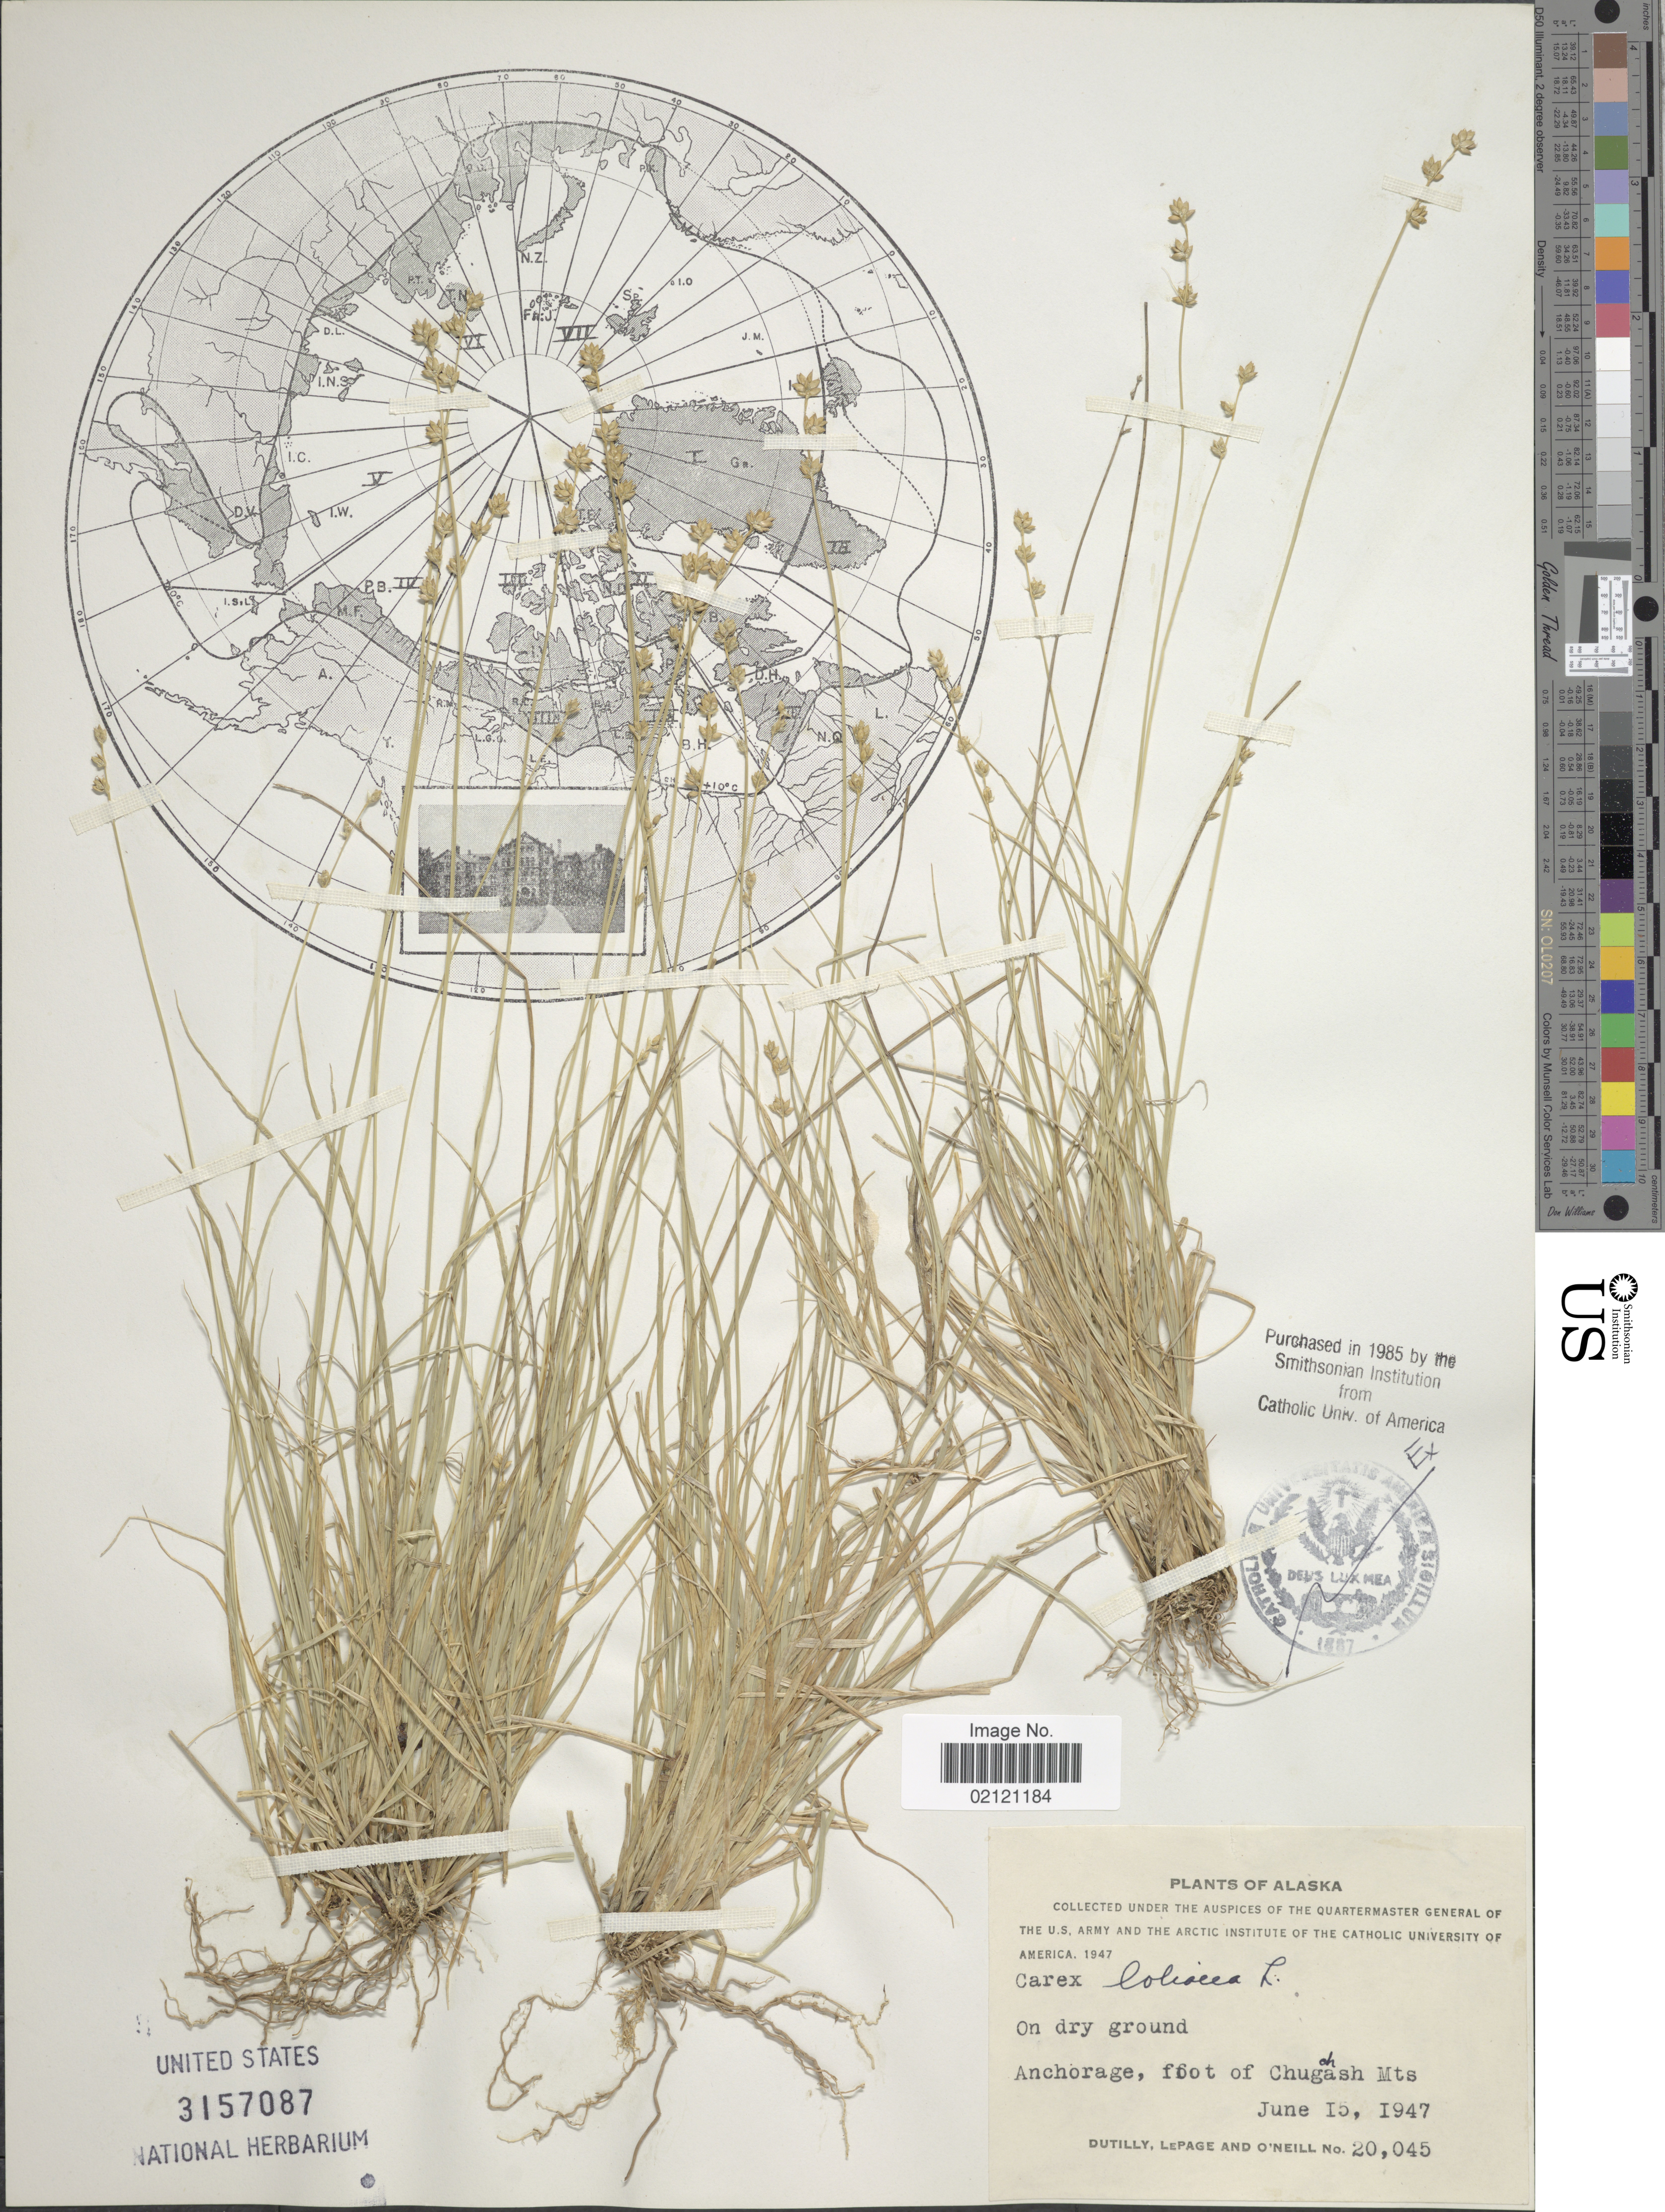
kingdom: Plantae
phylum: Tracheophyta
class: Liliopsida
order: Poales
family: Cyperaceae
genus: Carex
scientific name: Carex loliacea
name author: L.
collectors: -. Dutilly, -. LePage & -. O'Neill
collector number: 20045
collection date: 1947-06-15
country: United States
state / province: Alaska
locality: Anchorage, foot of Chugach Mts.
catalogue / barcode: US 3157087